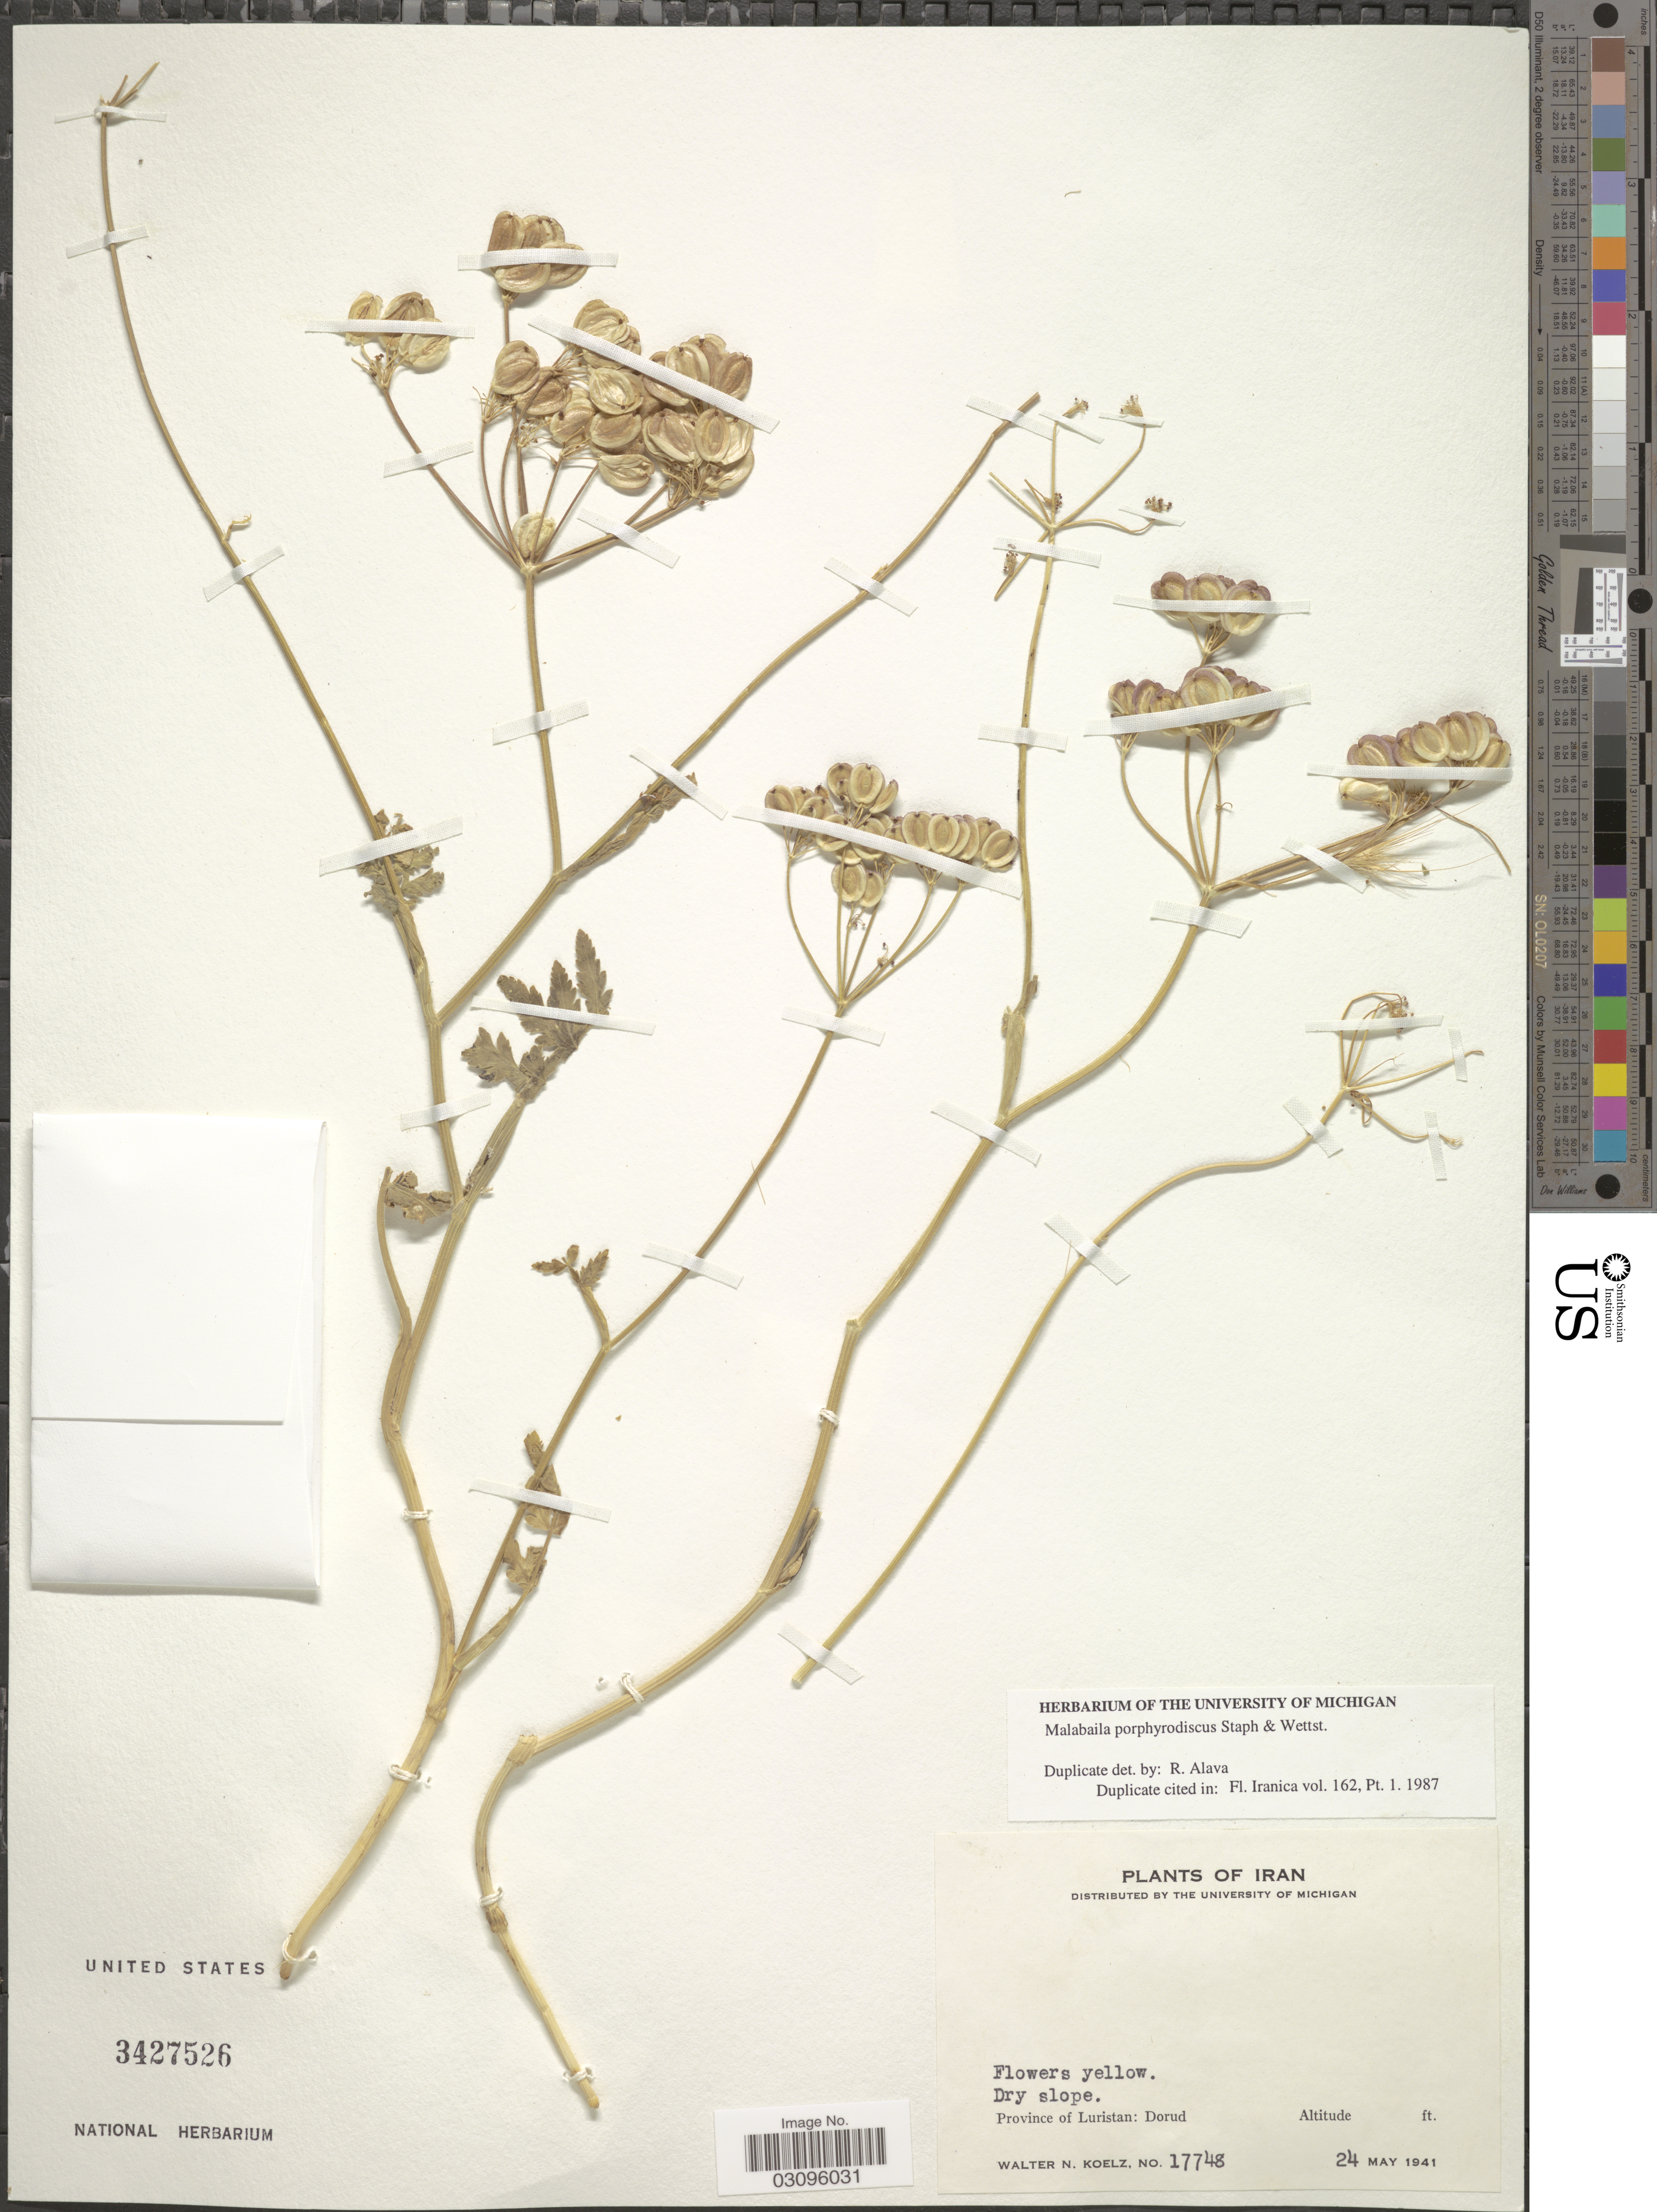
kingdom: Plantae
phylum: Tracheophyta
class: Magnoliopsida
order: Apiales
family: Apiaceae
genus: Malabaila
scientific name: Malabaila porphyrodiscus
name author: Stapf & Wettst.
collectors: W. N. Koelz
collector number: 17748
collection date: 1941-05-24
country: Iran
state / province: Lorestan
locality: Province of Luristan: Dorud.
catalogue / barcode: US 3427526